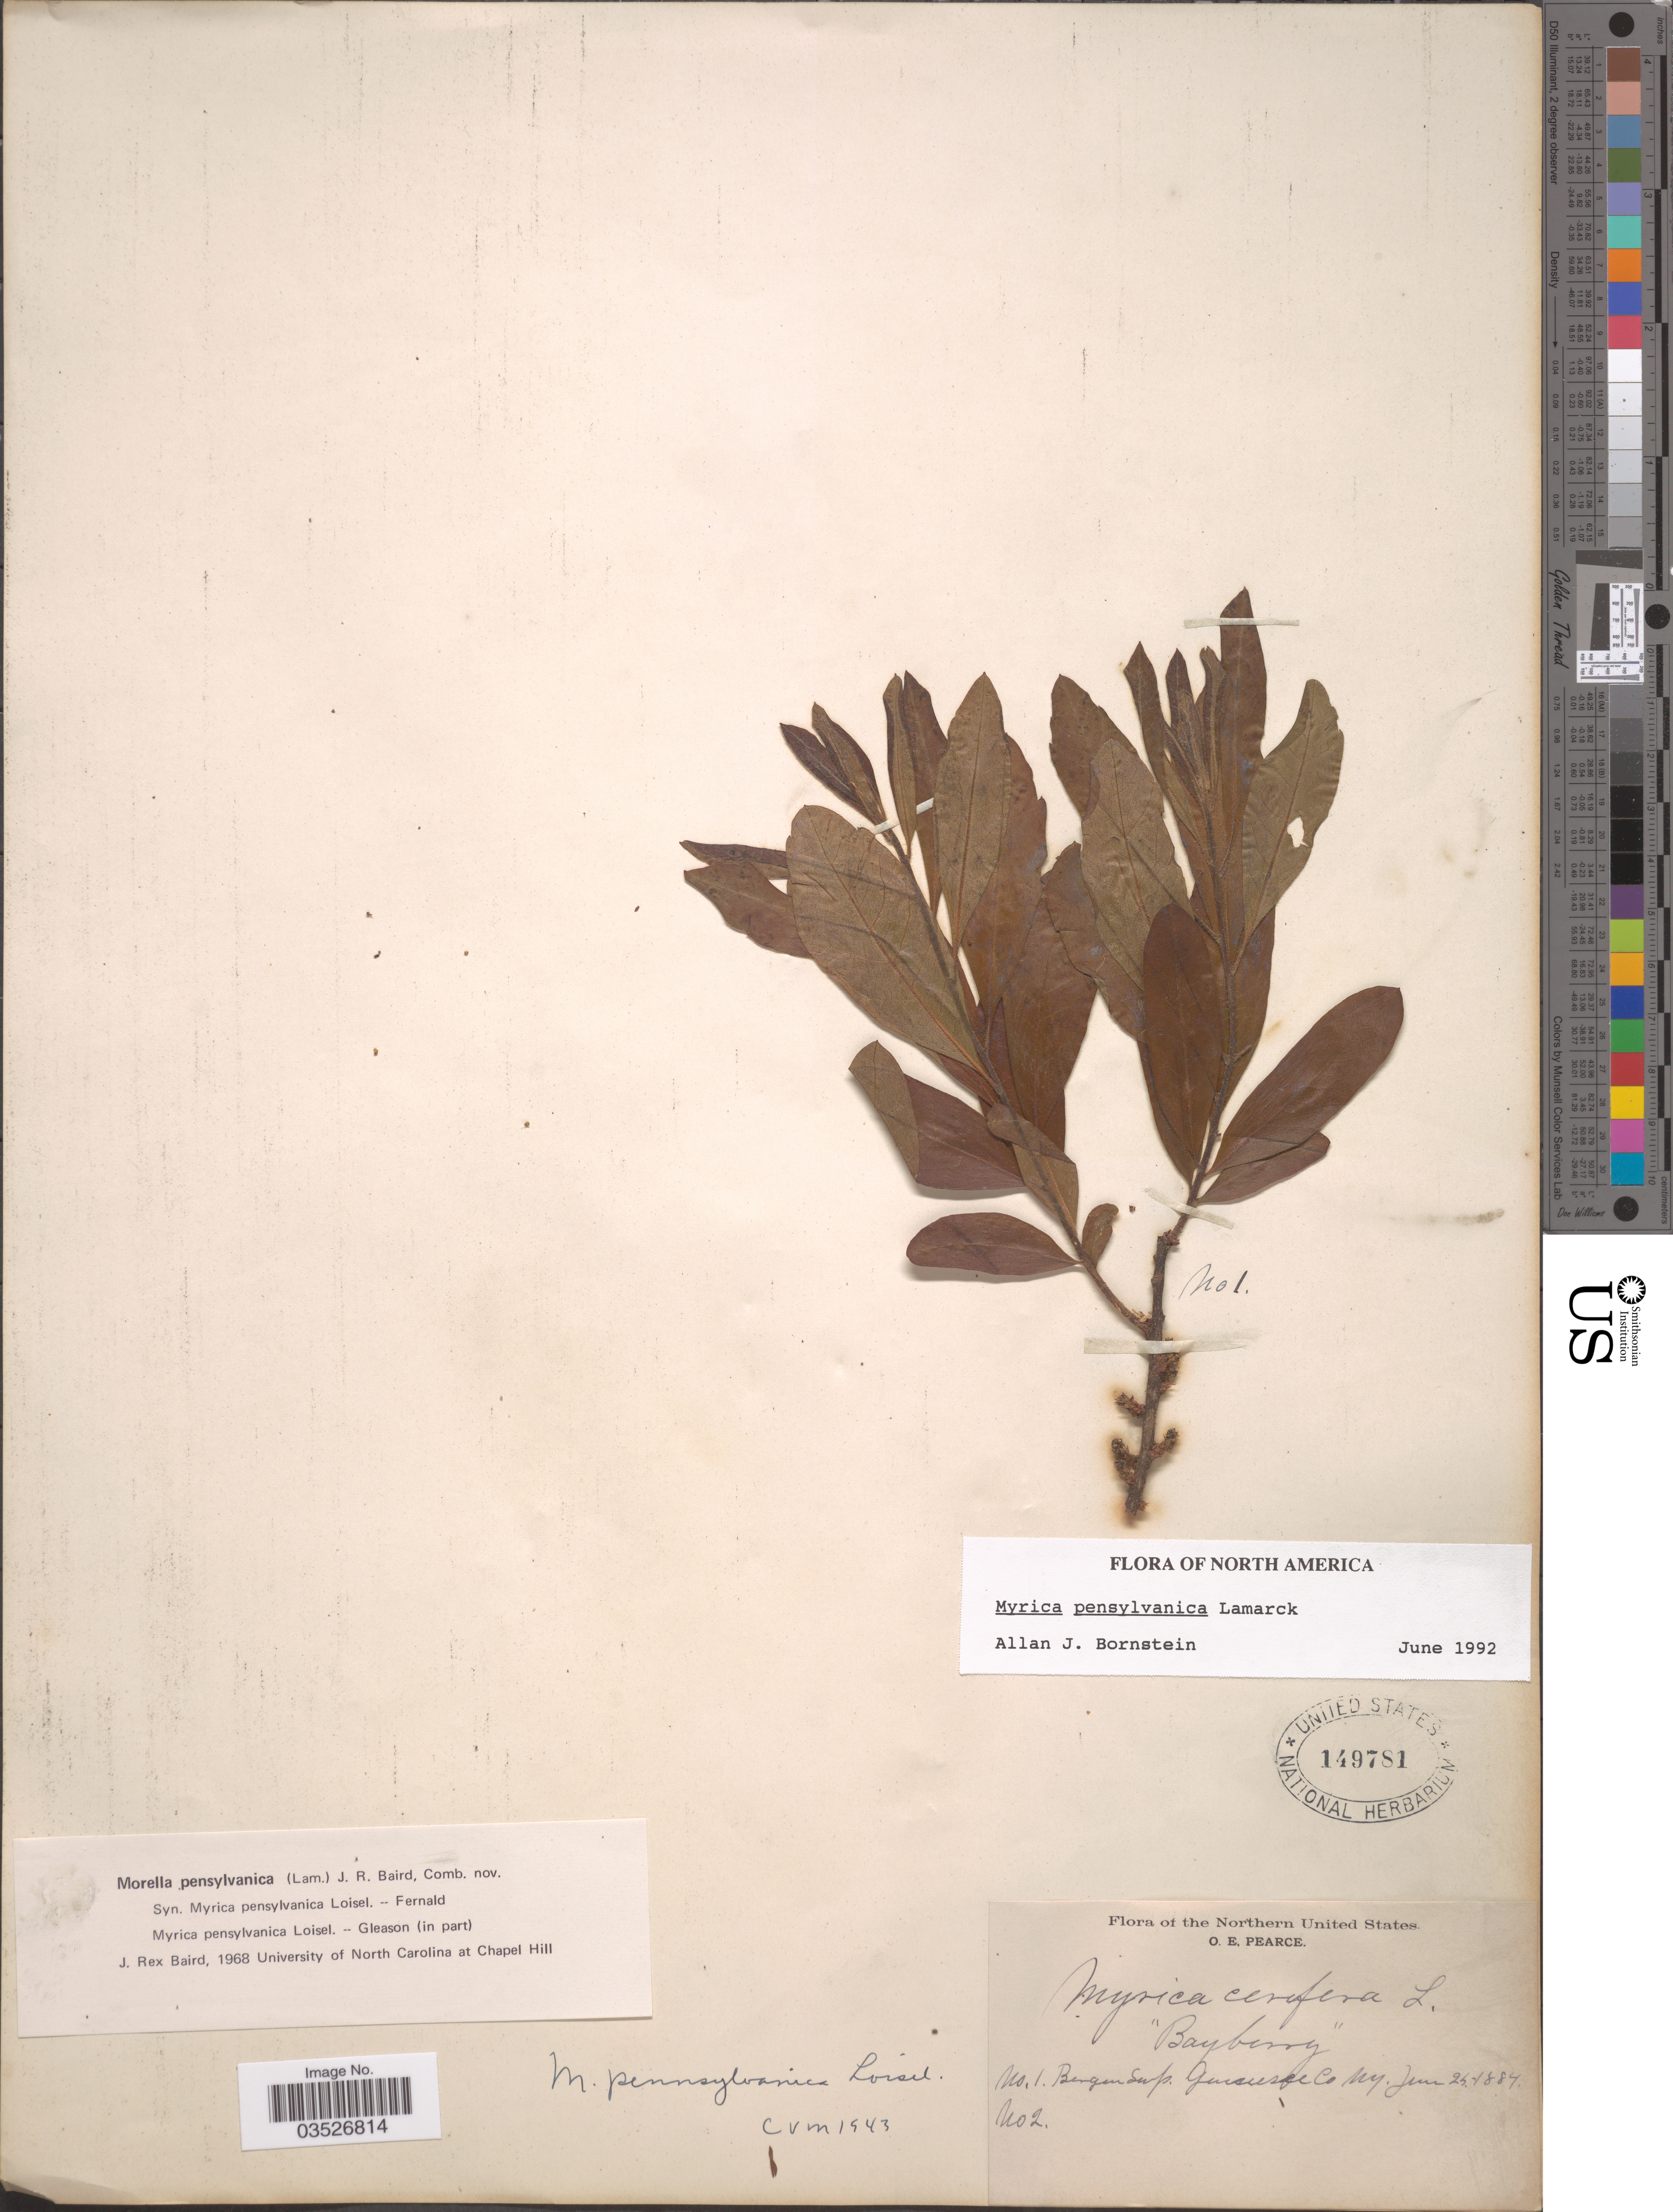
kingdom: Plantae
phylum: Tracheophyta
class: Magnoliopsida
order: Fagales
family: Myricaceae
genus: Morella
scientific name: Morella pensylvanica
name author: (Mirb.) Kartesz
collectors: O. E. Pearce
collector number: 1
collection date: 1884-06-25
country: United States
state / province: New York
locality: Northern United States. Bergenswp. Genesee Co.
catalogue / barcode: US 149781